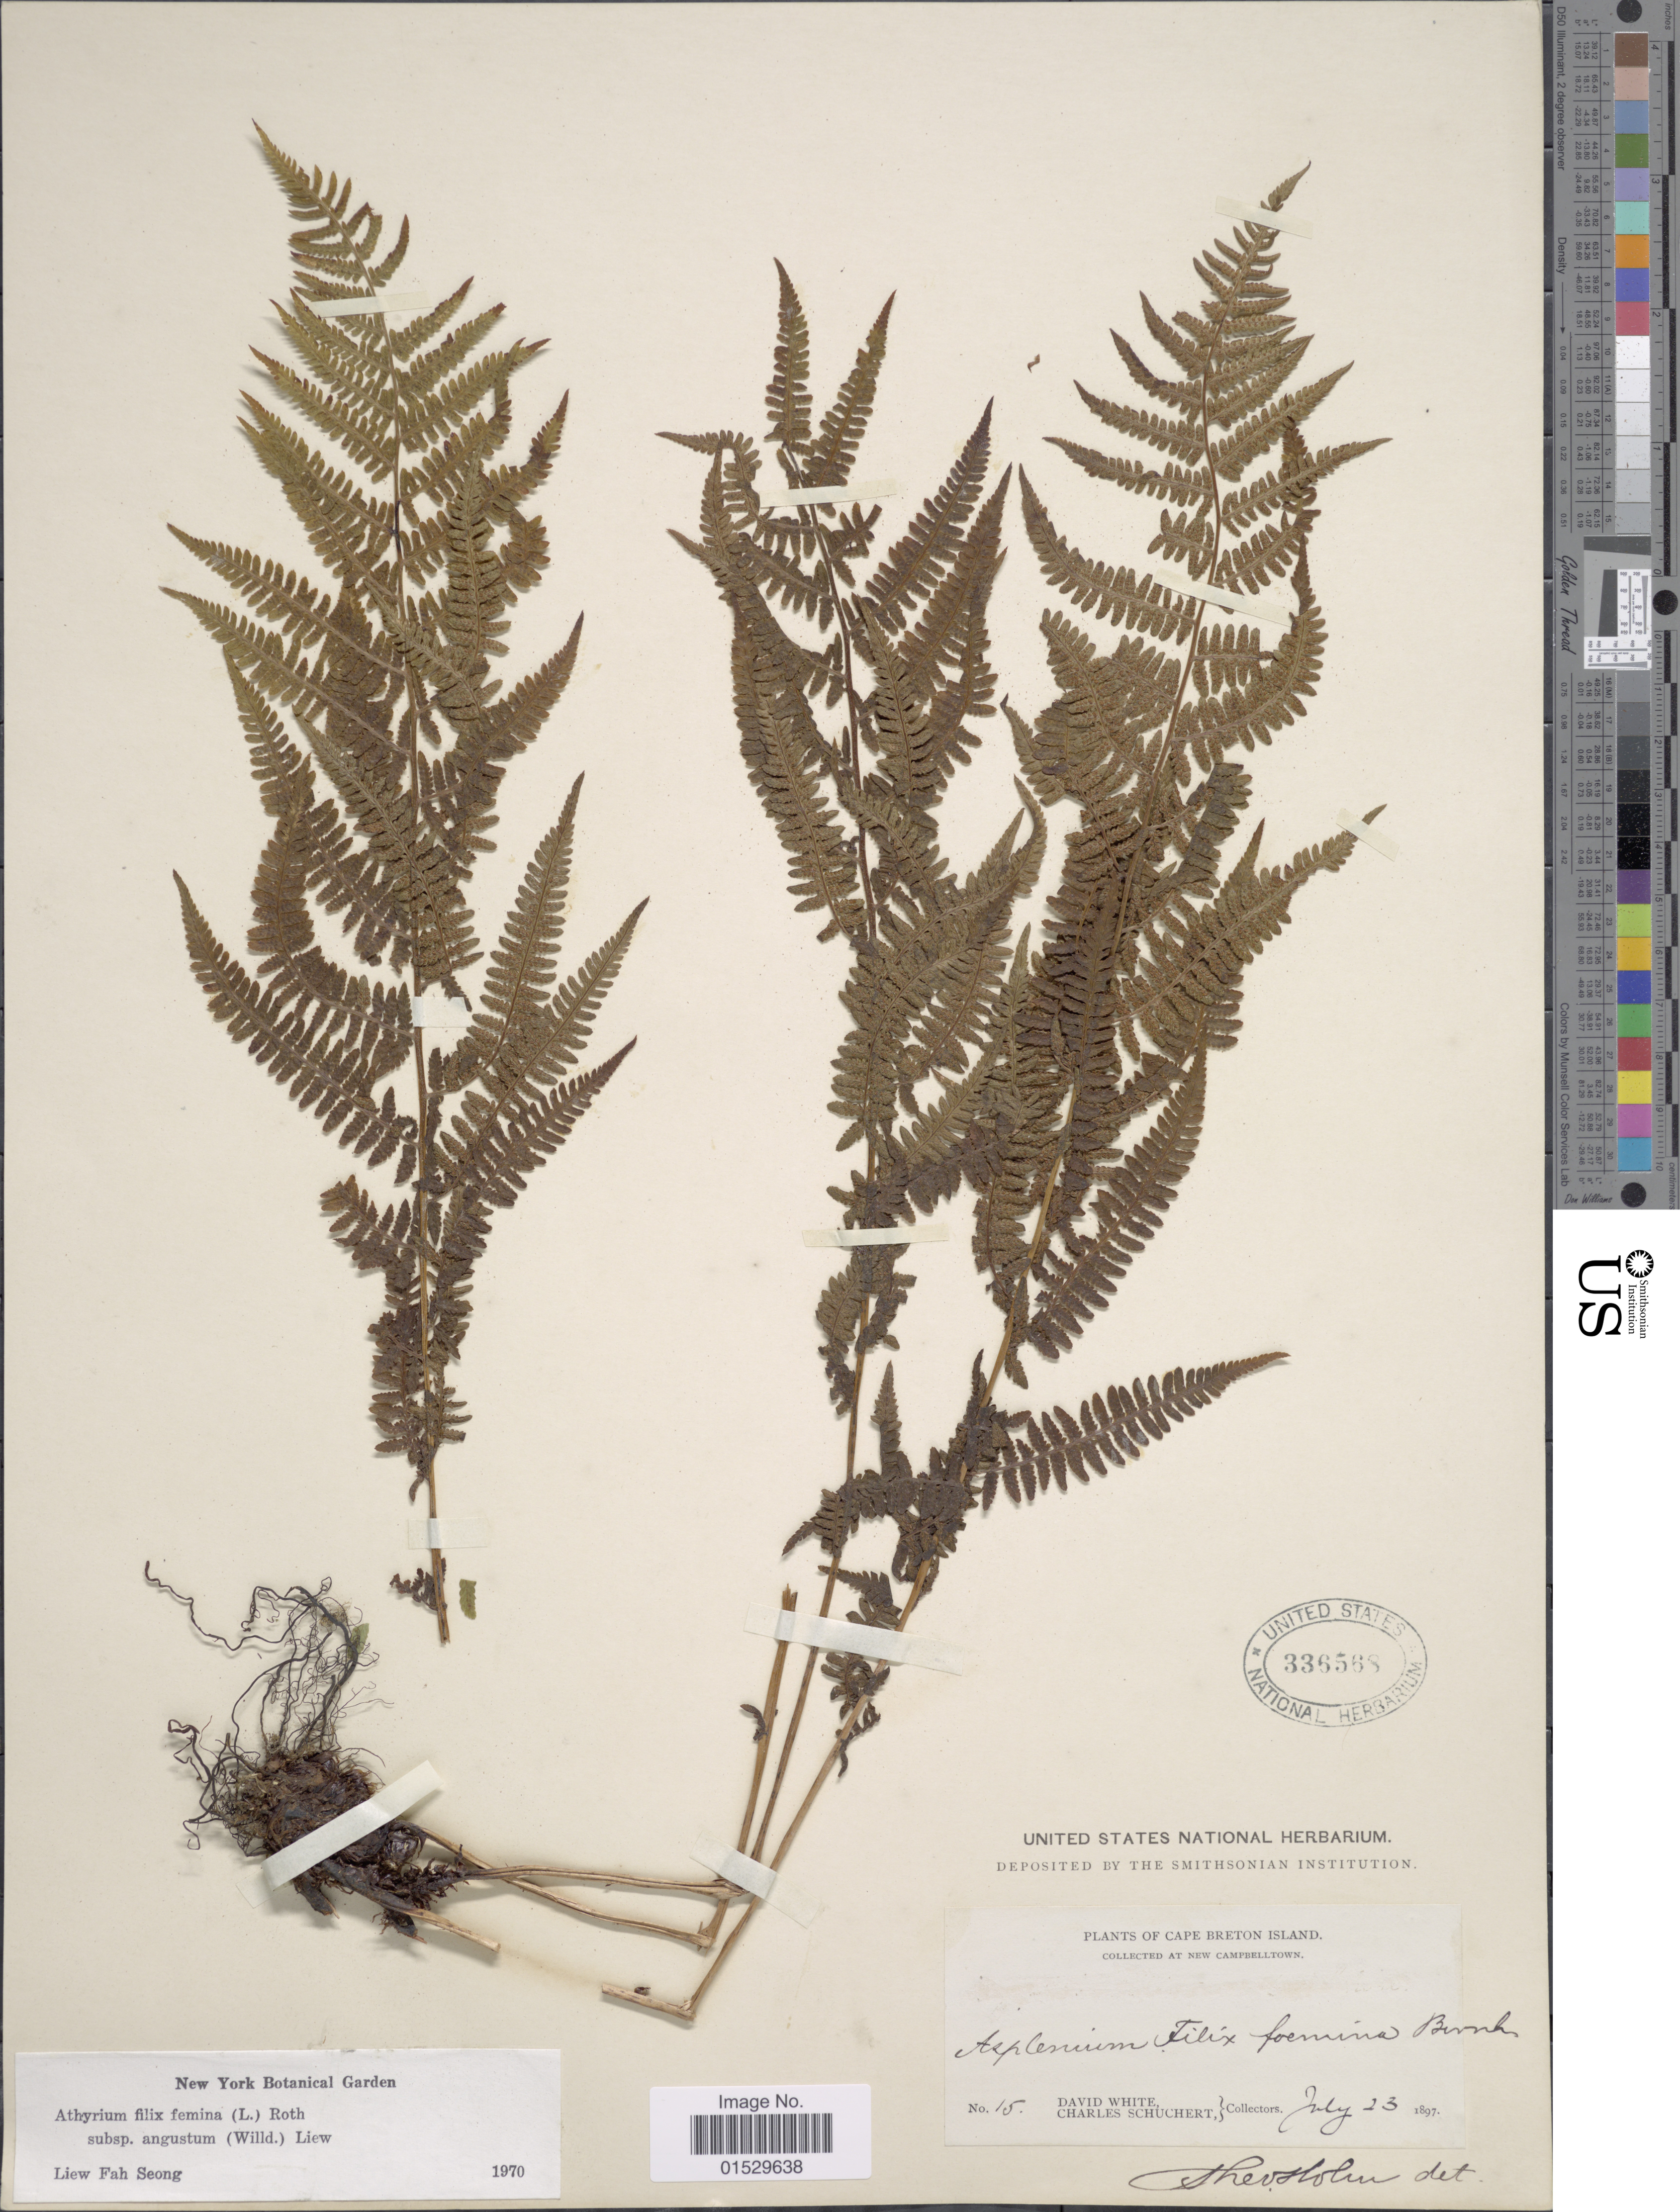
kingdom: Plantae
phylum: Tracheophyta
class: Polypodiopsida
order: Polypodiales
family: Athyriaceae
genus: Athyrium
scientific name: Athyrium filix-femina subsp. angustatum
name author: (Willd.) R.T. Clausen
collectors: D. White & C. Schuchert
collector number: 15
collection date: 1897-07-23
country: Canada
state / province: Nova Scotia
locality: Cape Breton Island, New Campbelltown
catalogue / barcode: US 336568